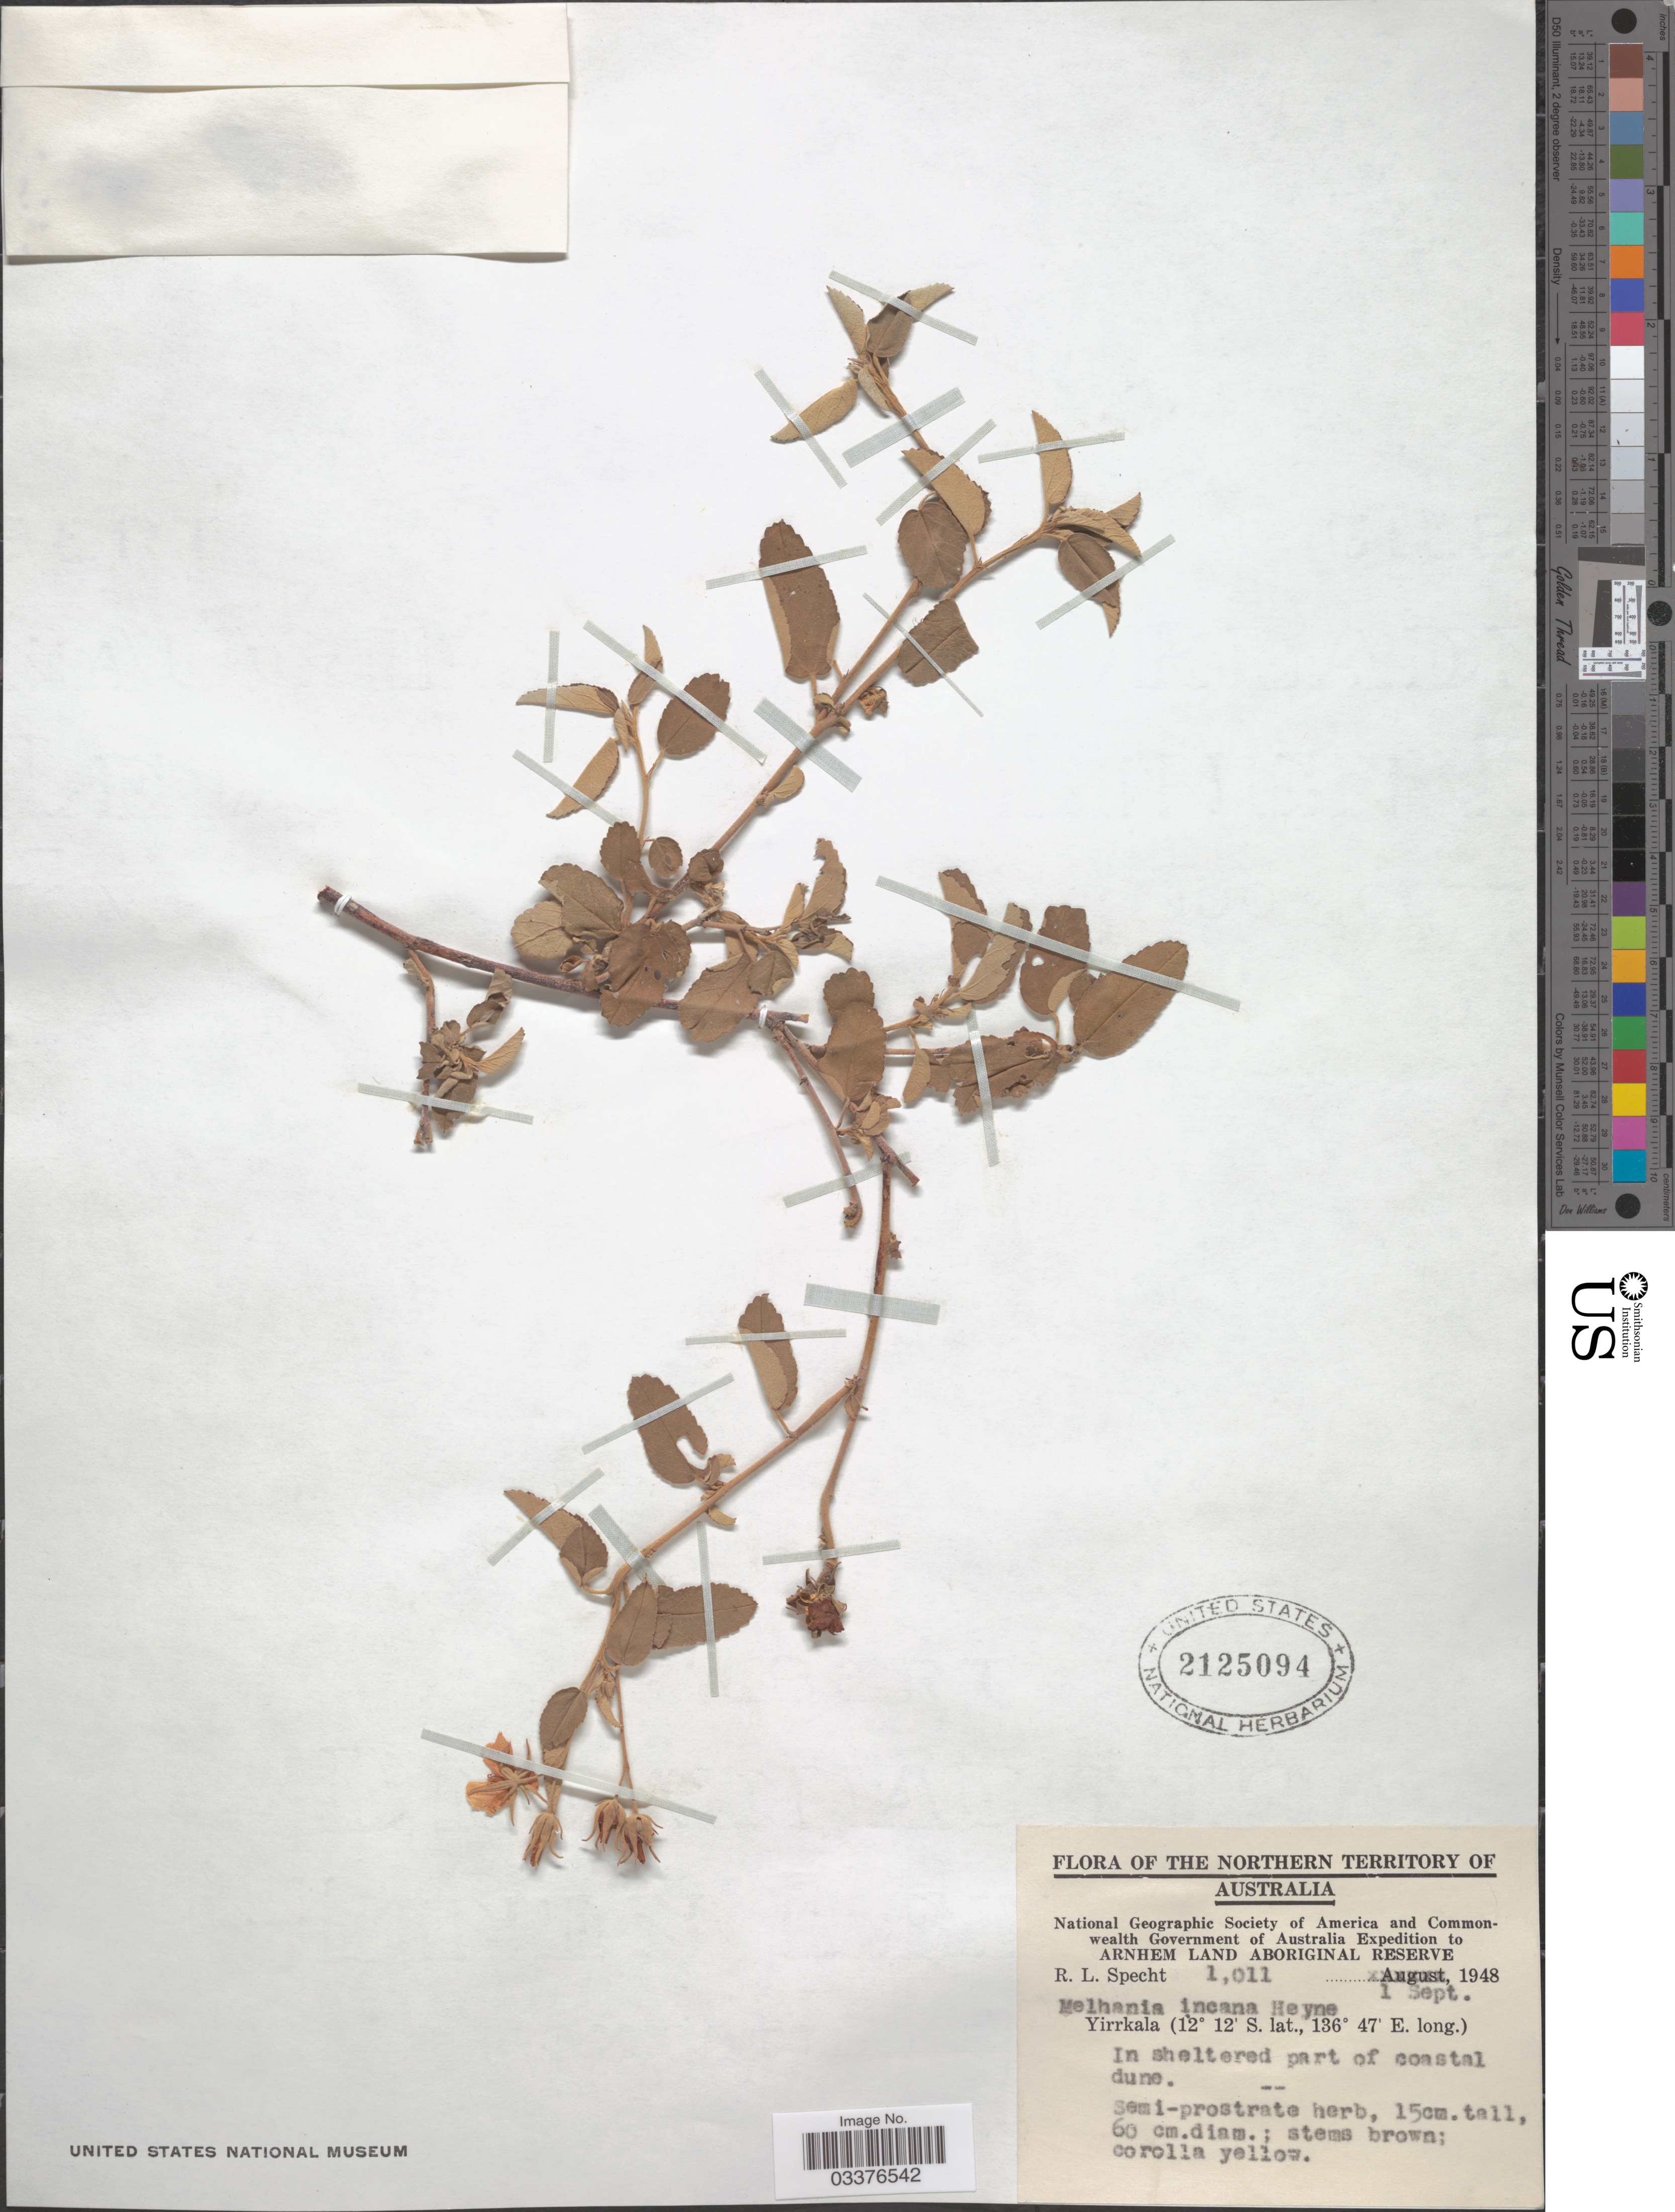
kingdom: Plantae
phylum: Tracheophyta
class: Magnoliopsida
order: Malvales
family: Malvaceae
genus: Melhania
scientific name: Melhania incana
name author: B. Heyne & Wall.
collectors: R. L. Specht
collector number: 1011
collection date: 1948-09-01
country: Australia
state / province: Northern Territory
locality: Arnhem Land Aboriginal Reserve. Yirrkala.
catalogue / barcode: US 2125094